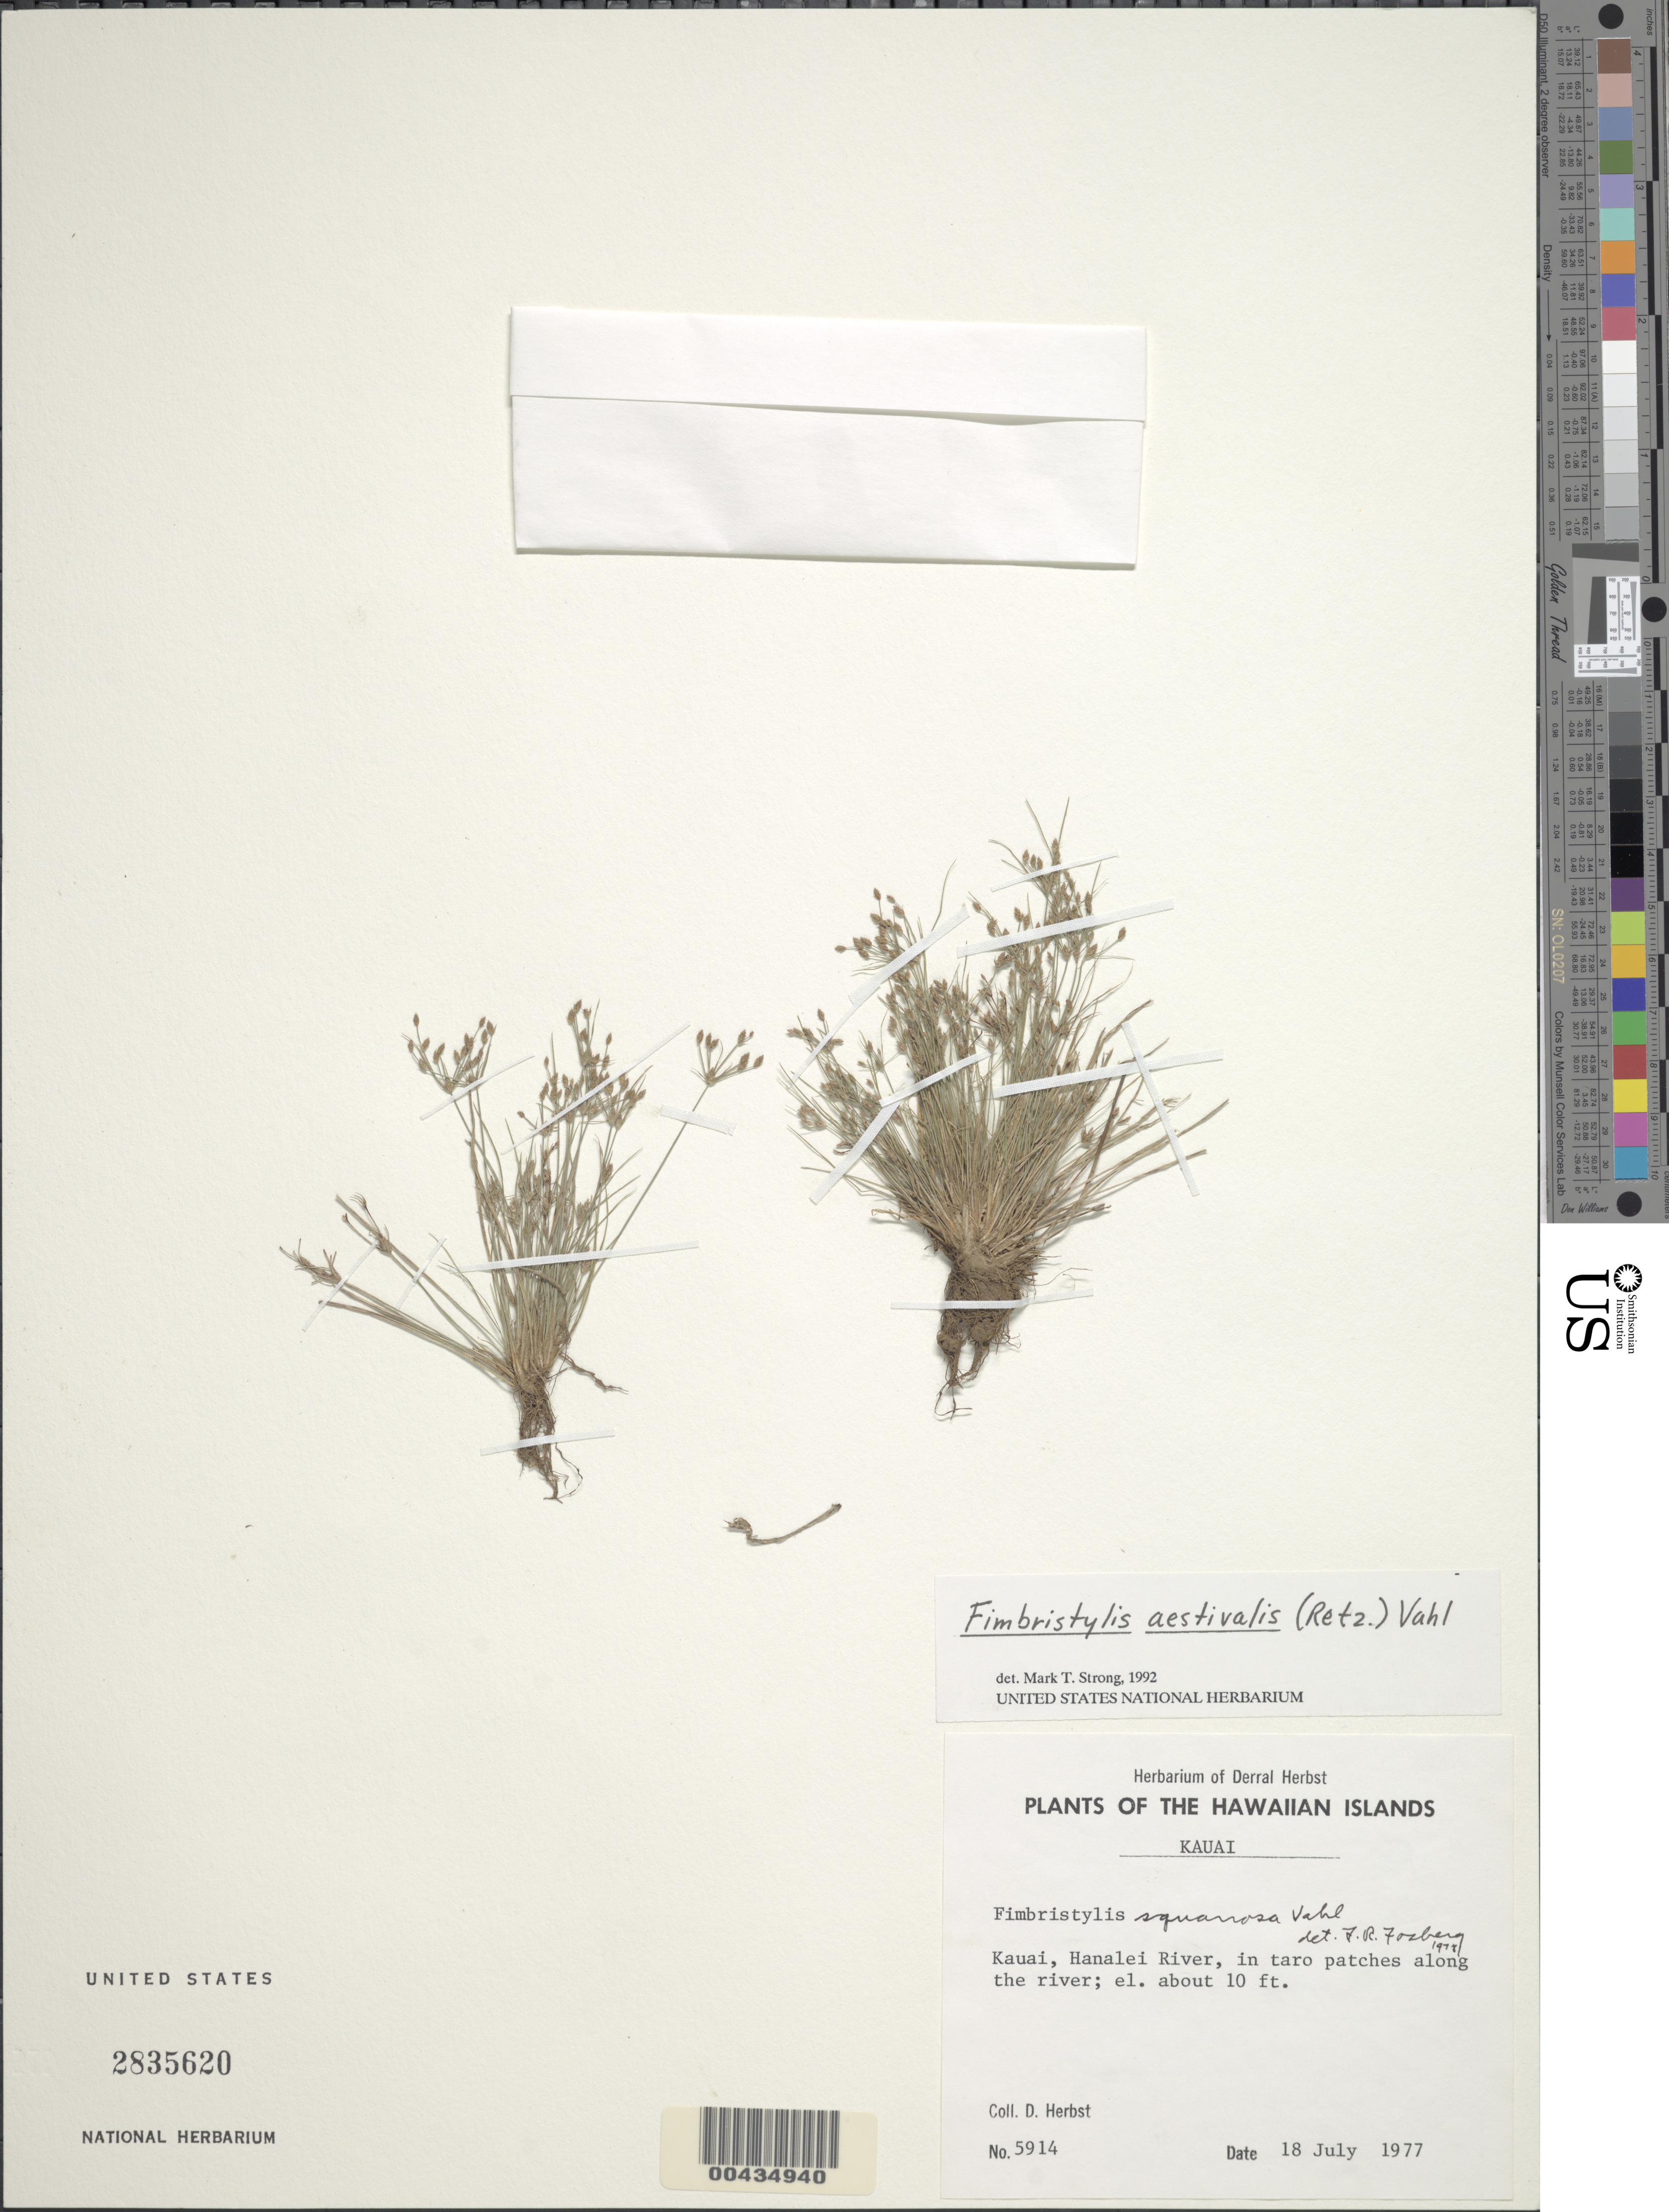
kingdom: Plantae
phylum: Tracheophyta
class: Liliopsida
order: Poales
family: Cyperaceae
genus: Fimbristylis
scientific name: Fimbristylis aestivalis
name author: (Retz.) Vahl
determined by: Strong, M. T., (US), Smithsonian Institution - National Museum of Natural History (UNITED STATES)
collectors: D. R. Herbst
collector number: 5914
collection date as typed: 18 Jul 1977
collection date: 1977-07-18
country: United States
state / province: Hawaii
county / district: Kauai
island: Kaua'i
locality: Hanalei River, Kauai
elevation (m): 3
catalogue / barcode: US 2835620